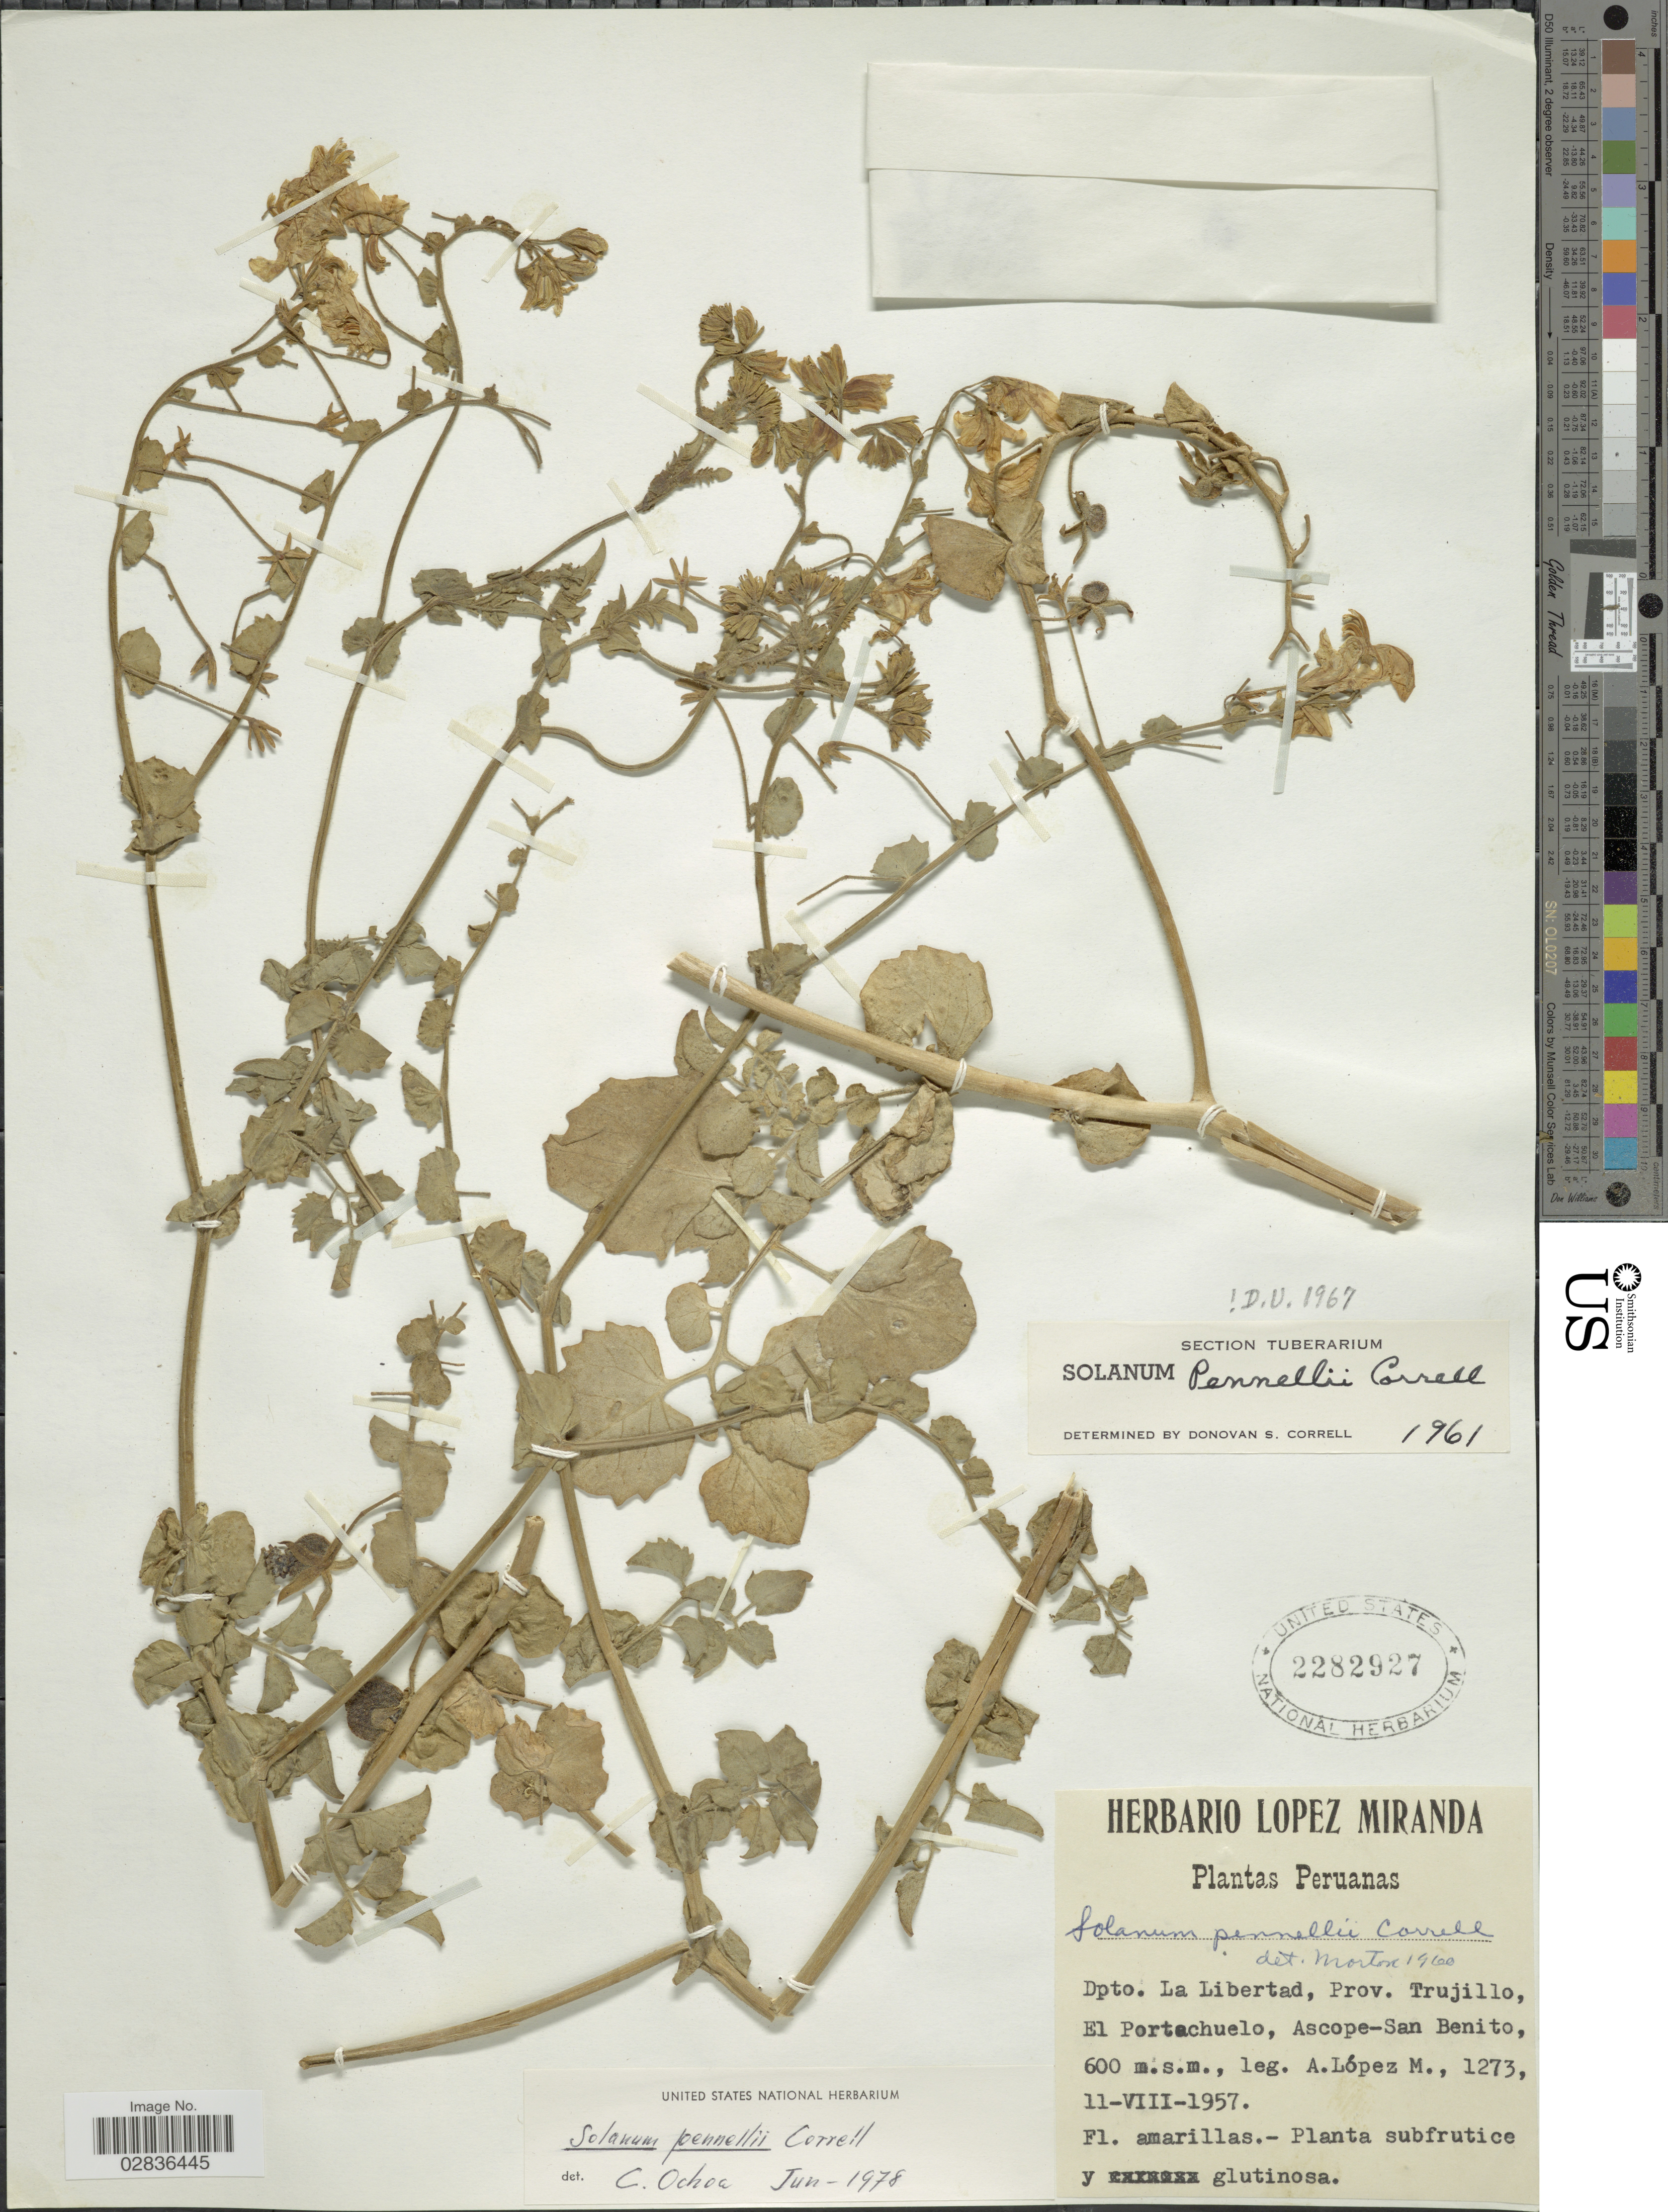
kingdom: Plantae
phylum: Tracheophyta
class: Magnoliopsida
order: Solanales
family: Solanaceae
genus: Solanum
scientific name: Solanum pennellii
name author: Correll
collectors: A. López M.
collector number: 1273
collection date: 1957-08-11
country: Peru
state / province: La Libertad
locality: Dpto. La Libertad, Prov. Trujillo, El Portachuelo, Ascope-San Benito.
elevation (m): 600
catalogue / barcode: US 2282927